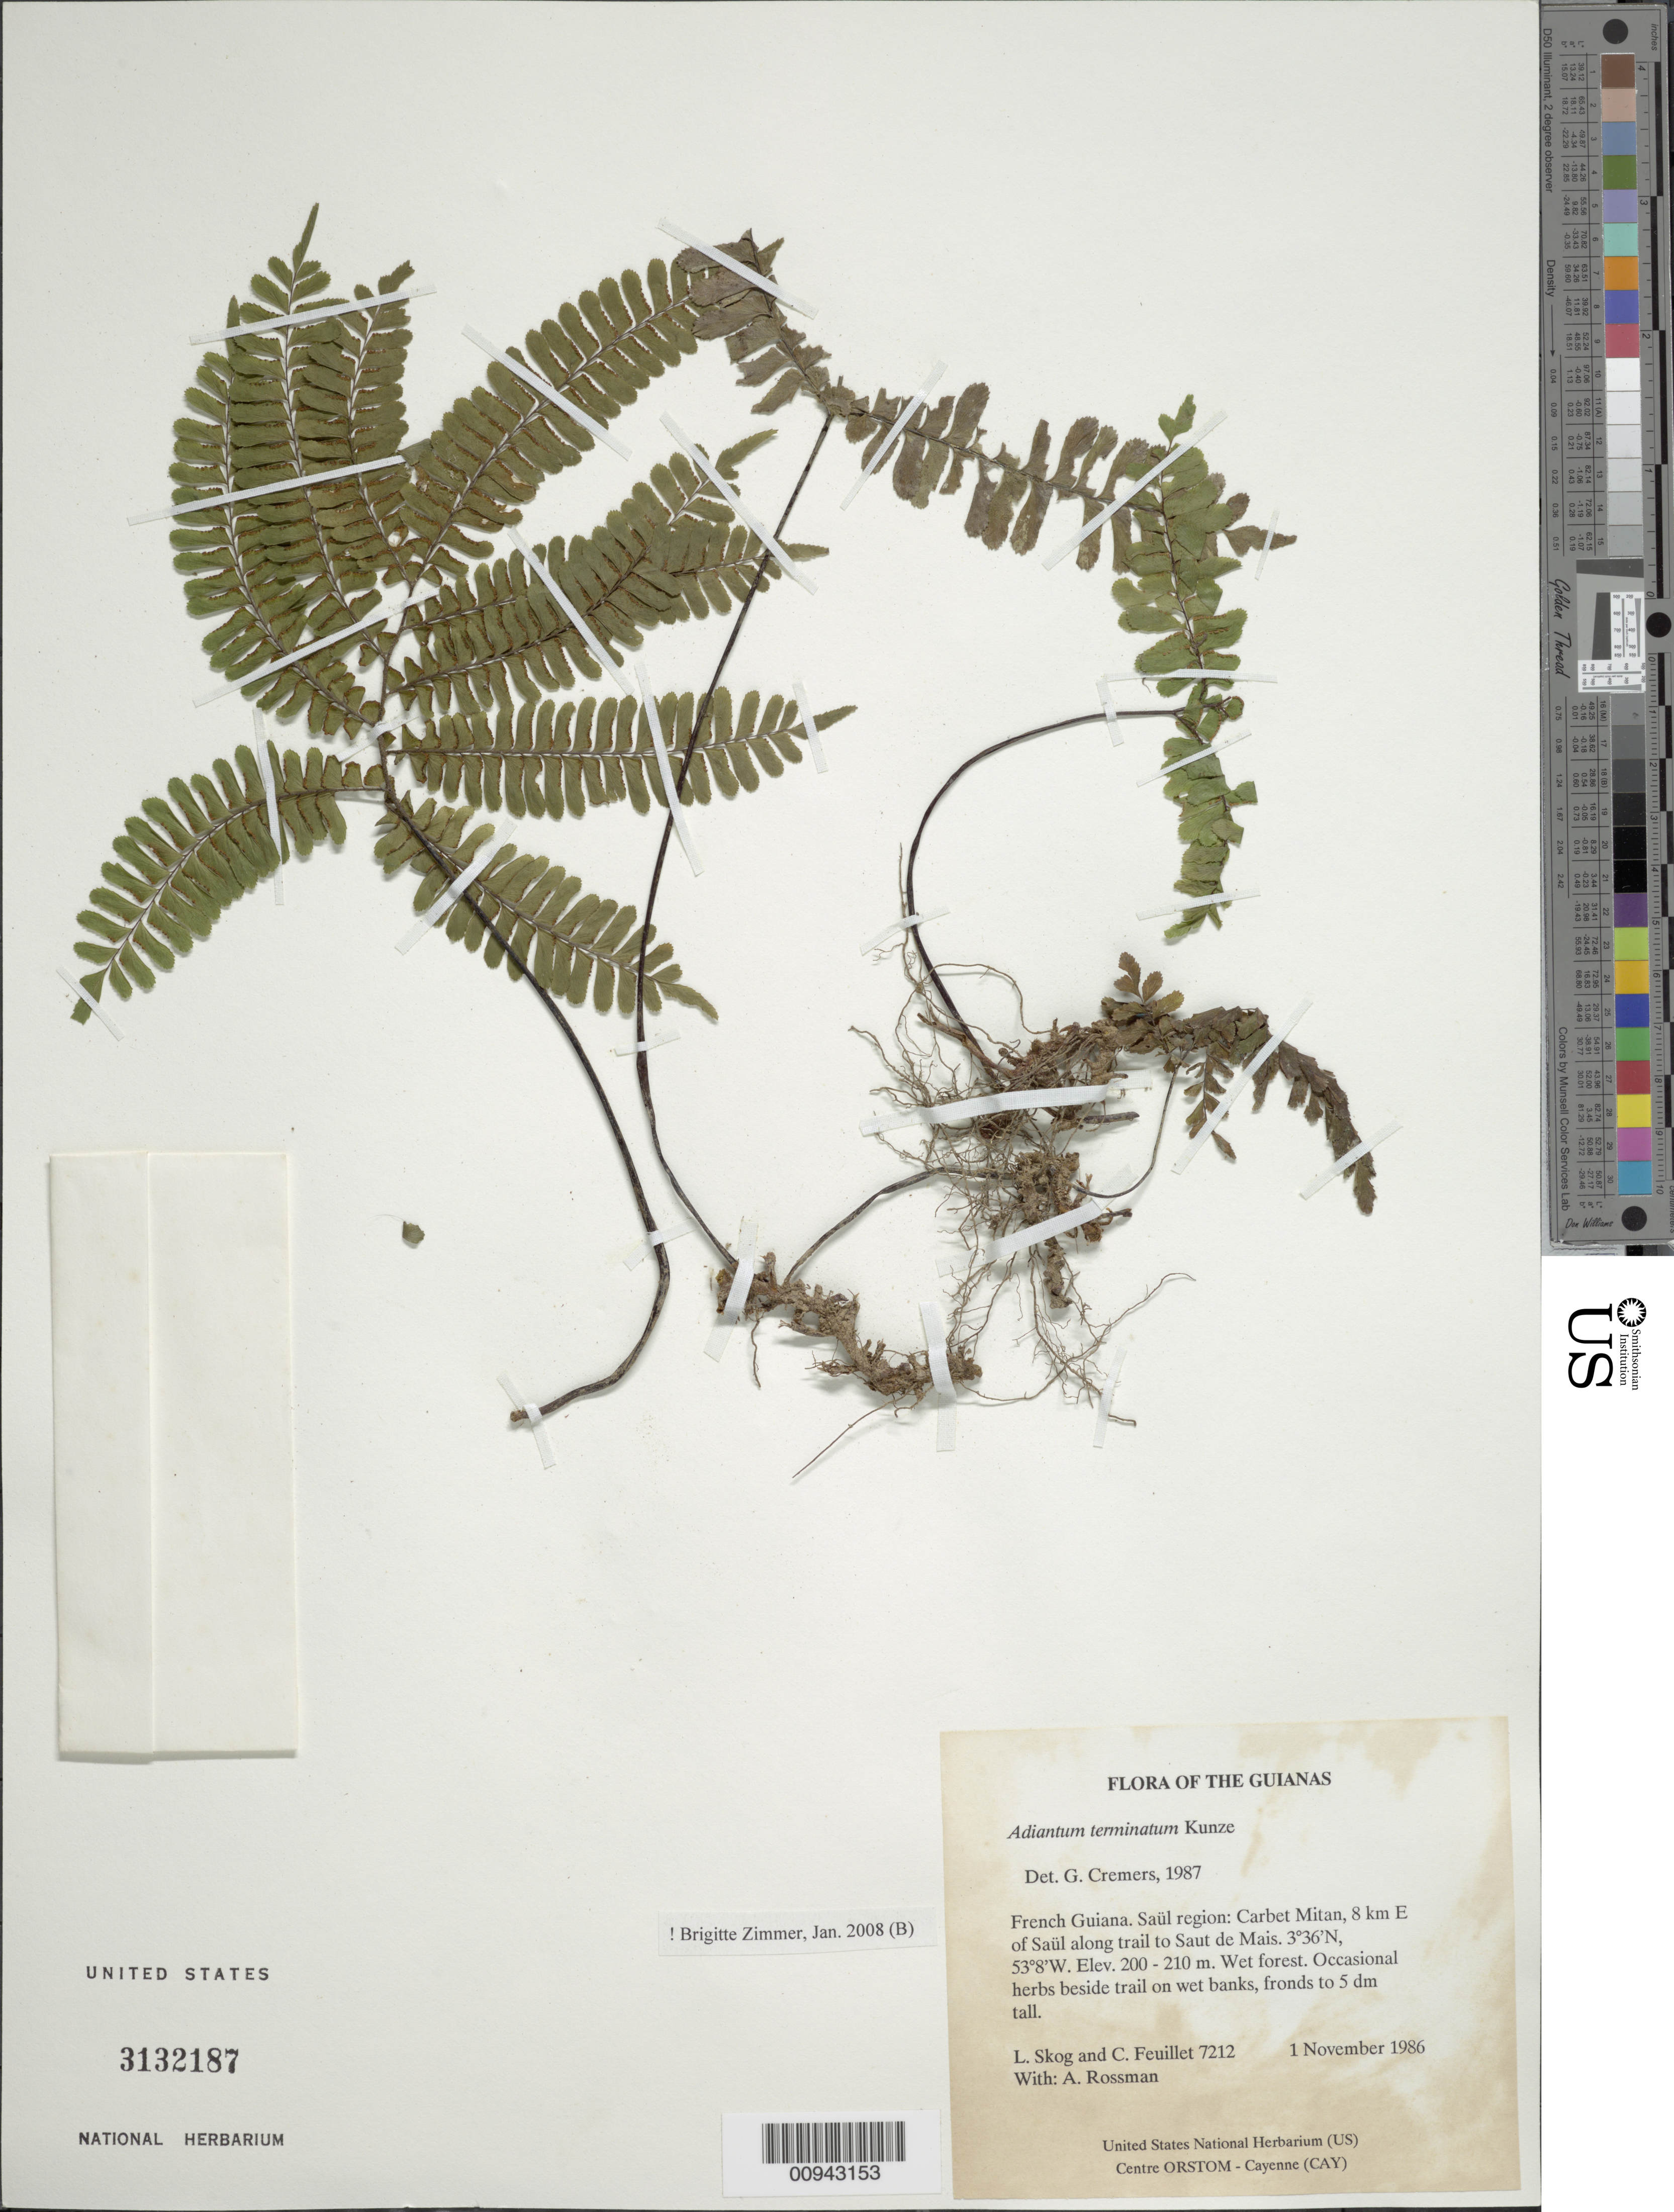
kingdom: Plantae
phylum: Tracheophyta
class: Polypodiopsida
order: Polypodiales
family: Pteridaceae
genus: Adiantum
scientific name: Adiantum terminatum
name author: Kunze ex Miq.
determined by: Zimmer, B.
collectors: L. E. Skog, C. Feuillet & A. Rossman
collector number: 7212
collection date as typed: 1 November 1986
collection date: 1986-11-01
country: French Guiana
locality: Carbet Mitan, 8 km E of Saül along trail to Saut de Mais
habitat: Wet forest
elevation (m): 200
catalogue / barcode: US 3132187